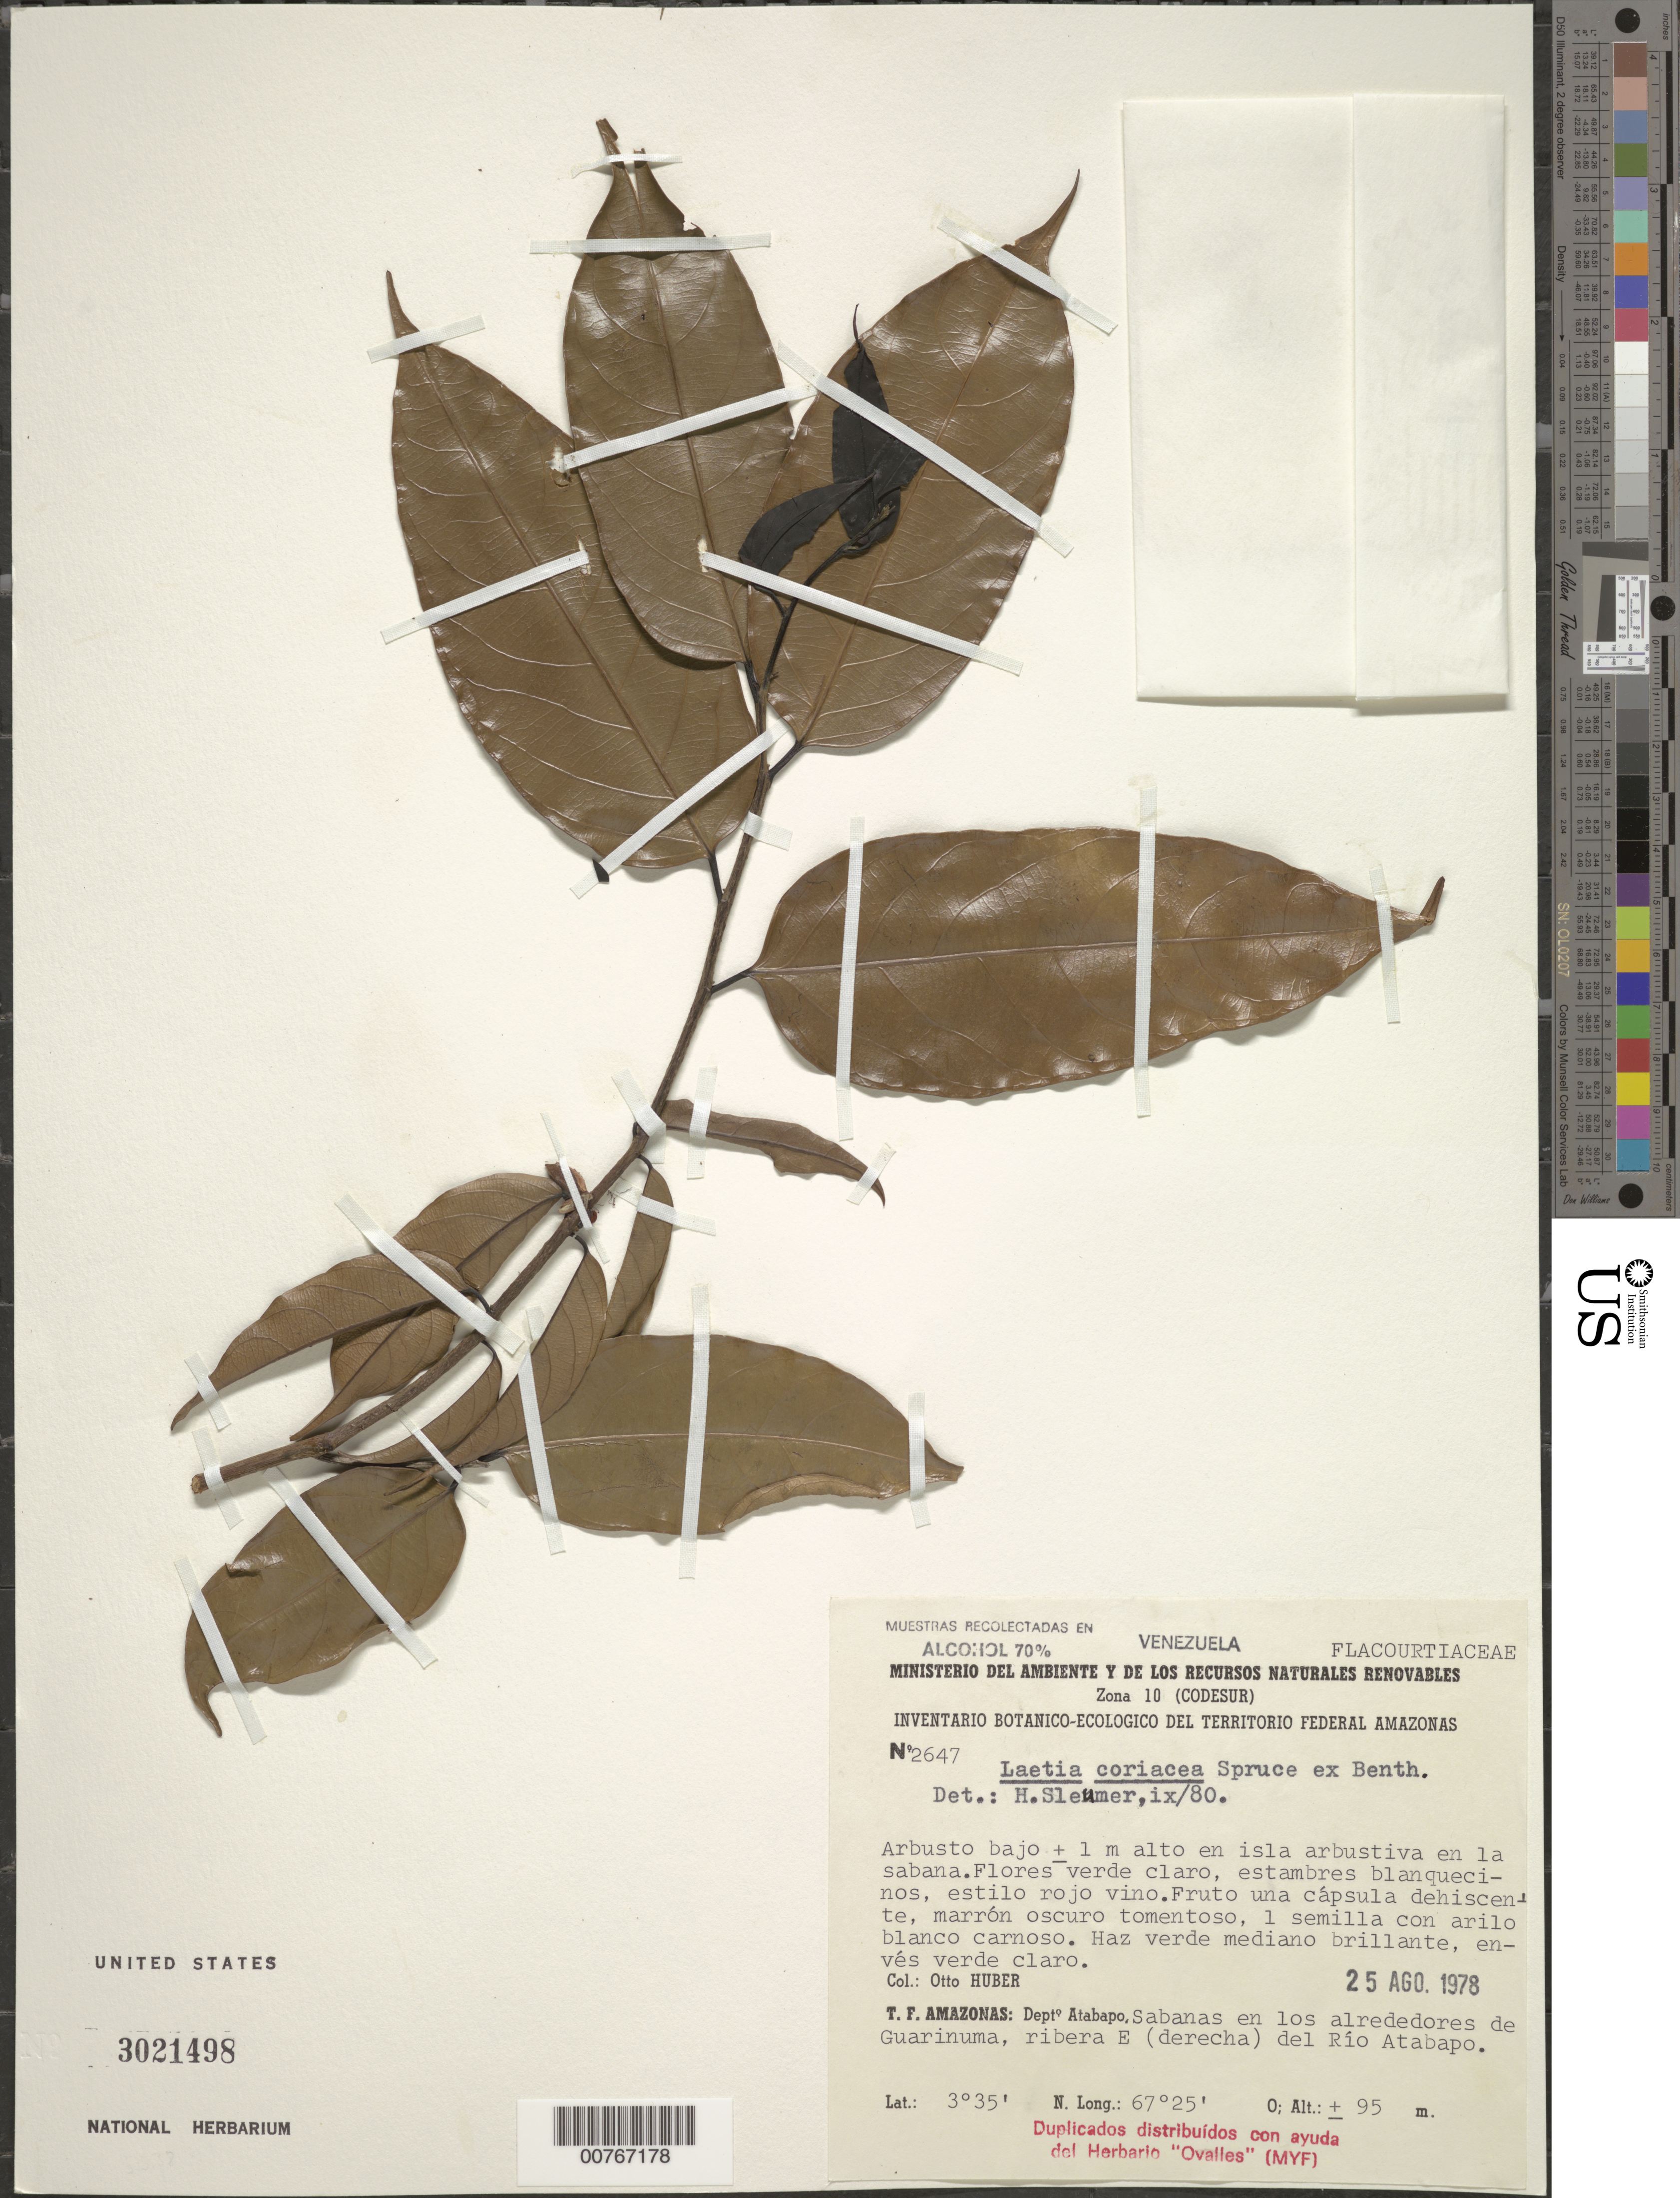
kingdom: Plantae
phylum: Tracheophyta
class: Magnoliopsida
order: Malpighiales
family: Salicaceae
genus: Irenodendron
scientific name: Irenodendron coriaceum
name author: (Spruce ex Benth.) M.H. Alford & Dement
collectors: O. Huber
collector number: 2647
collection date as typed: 25-Aug-78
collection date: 1978-08-25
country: Venezuela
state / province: Amazonas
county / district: Atabapo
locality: Guarinuma, E del Río Atabapo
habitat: Isla arbustiva en la sabana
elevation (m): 95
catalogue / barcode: US 3021498